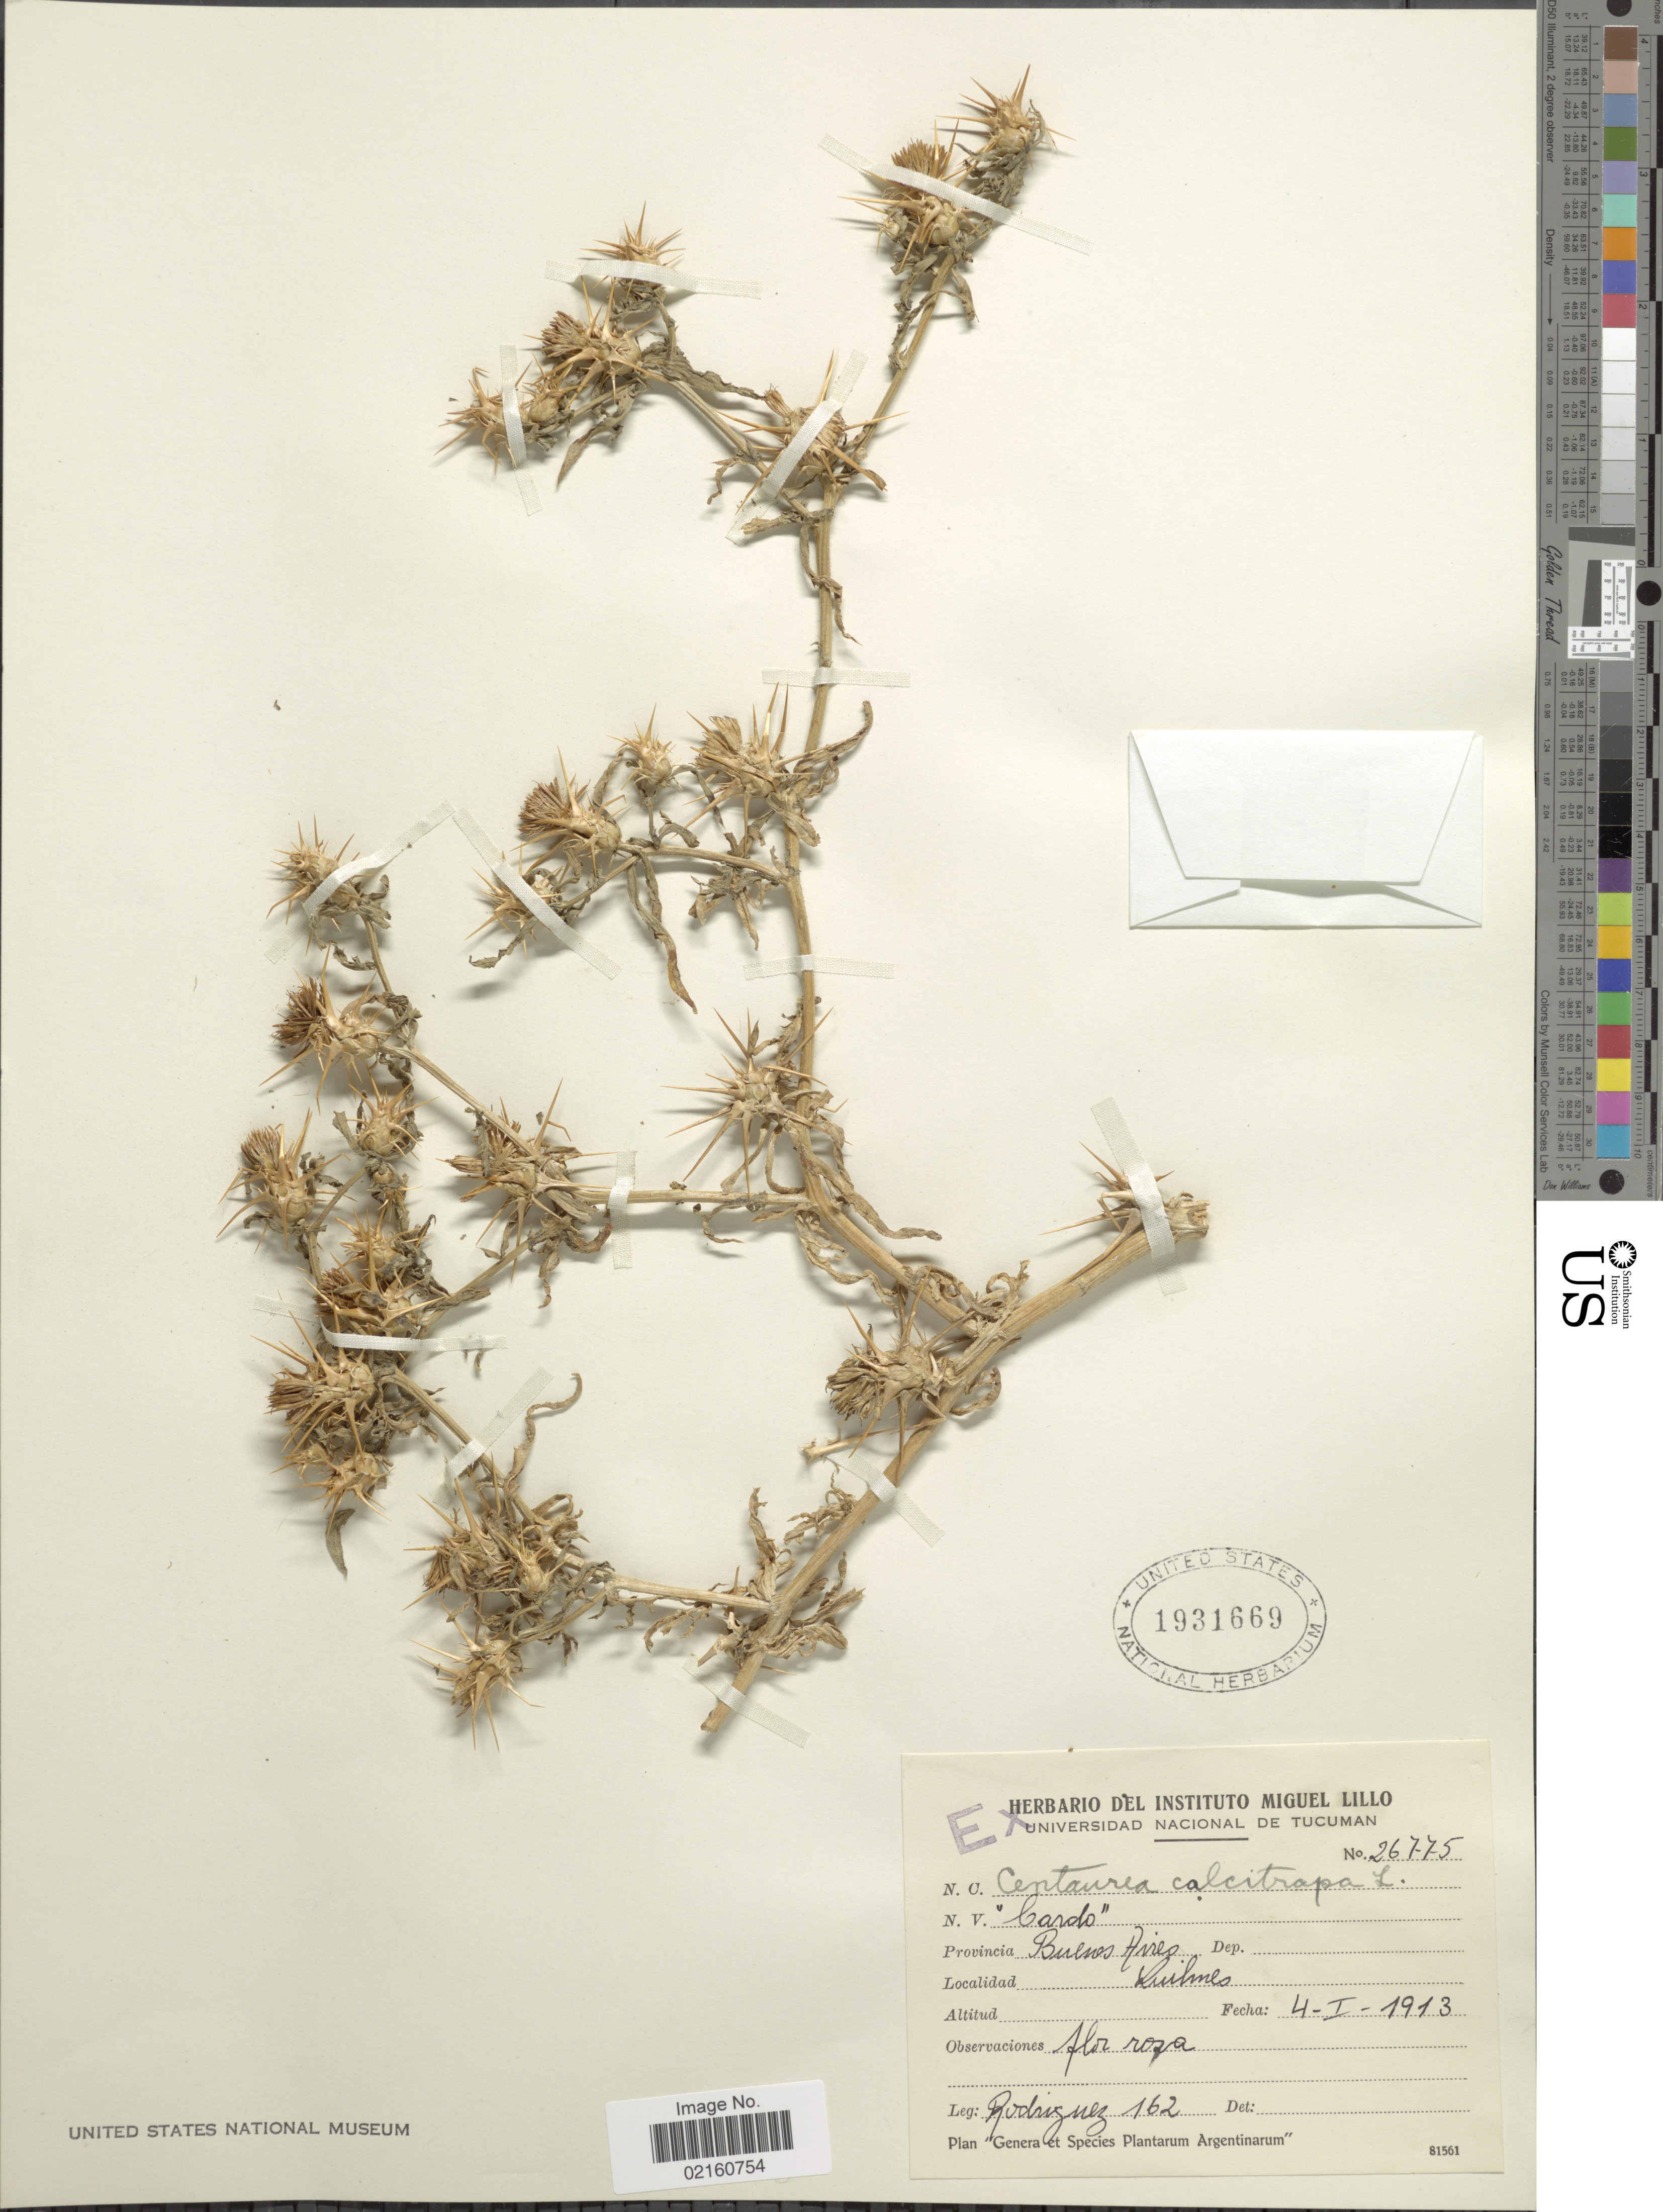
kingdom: Plantae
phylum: Tracheophyta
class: Magnoliopsida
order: Asterales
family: Asteraceae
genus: Centaurea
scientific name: Centaurea calcitrapa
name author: L.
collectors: Rodriguez, --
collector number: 162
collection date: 1913-01-04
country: Argentina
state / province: Buenos Aires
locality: Quilmes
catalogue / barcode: US 1931669